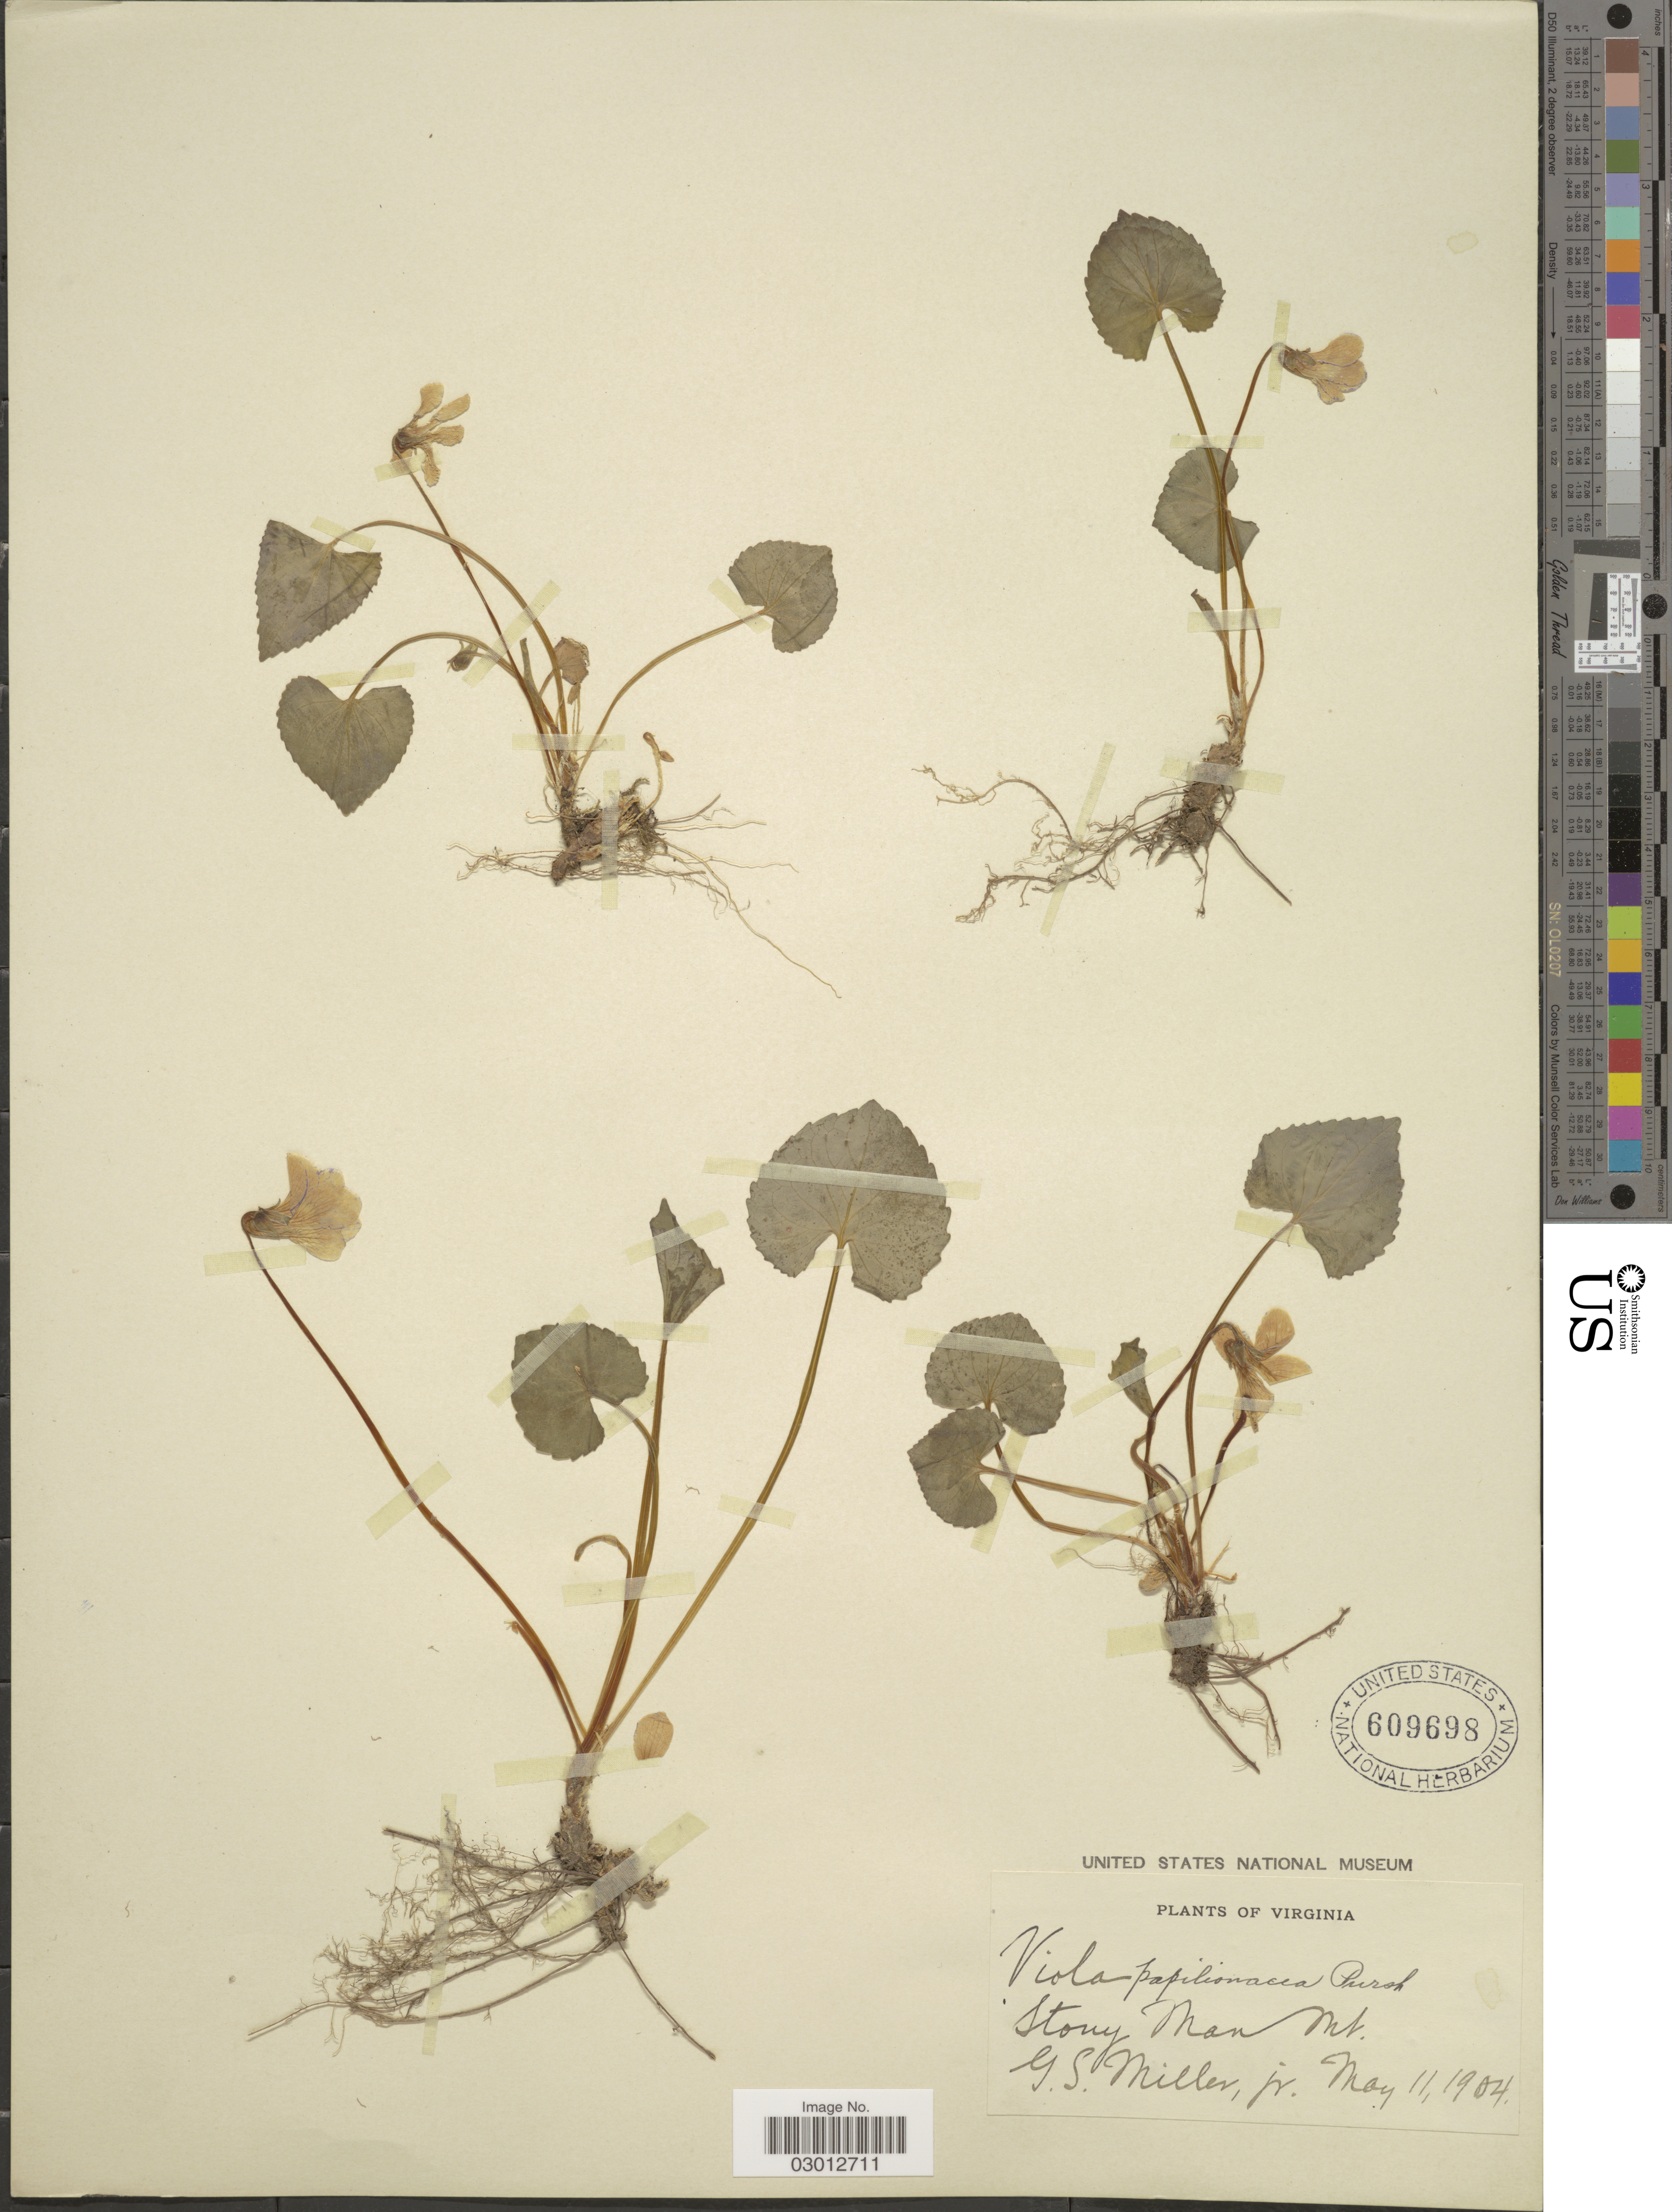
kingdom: Plantae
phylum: Tracheophyta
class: Magnoliopsida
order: Malpighiales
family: Violaceae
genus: Viola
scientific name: Viola papilionacea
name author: Pursh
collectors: G. S. Miller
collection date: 1904-05-11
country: United States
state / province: Virginia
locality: Stony Man Mt.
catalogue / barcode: US 609698